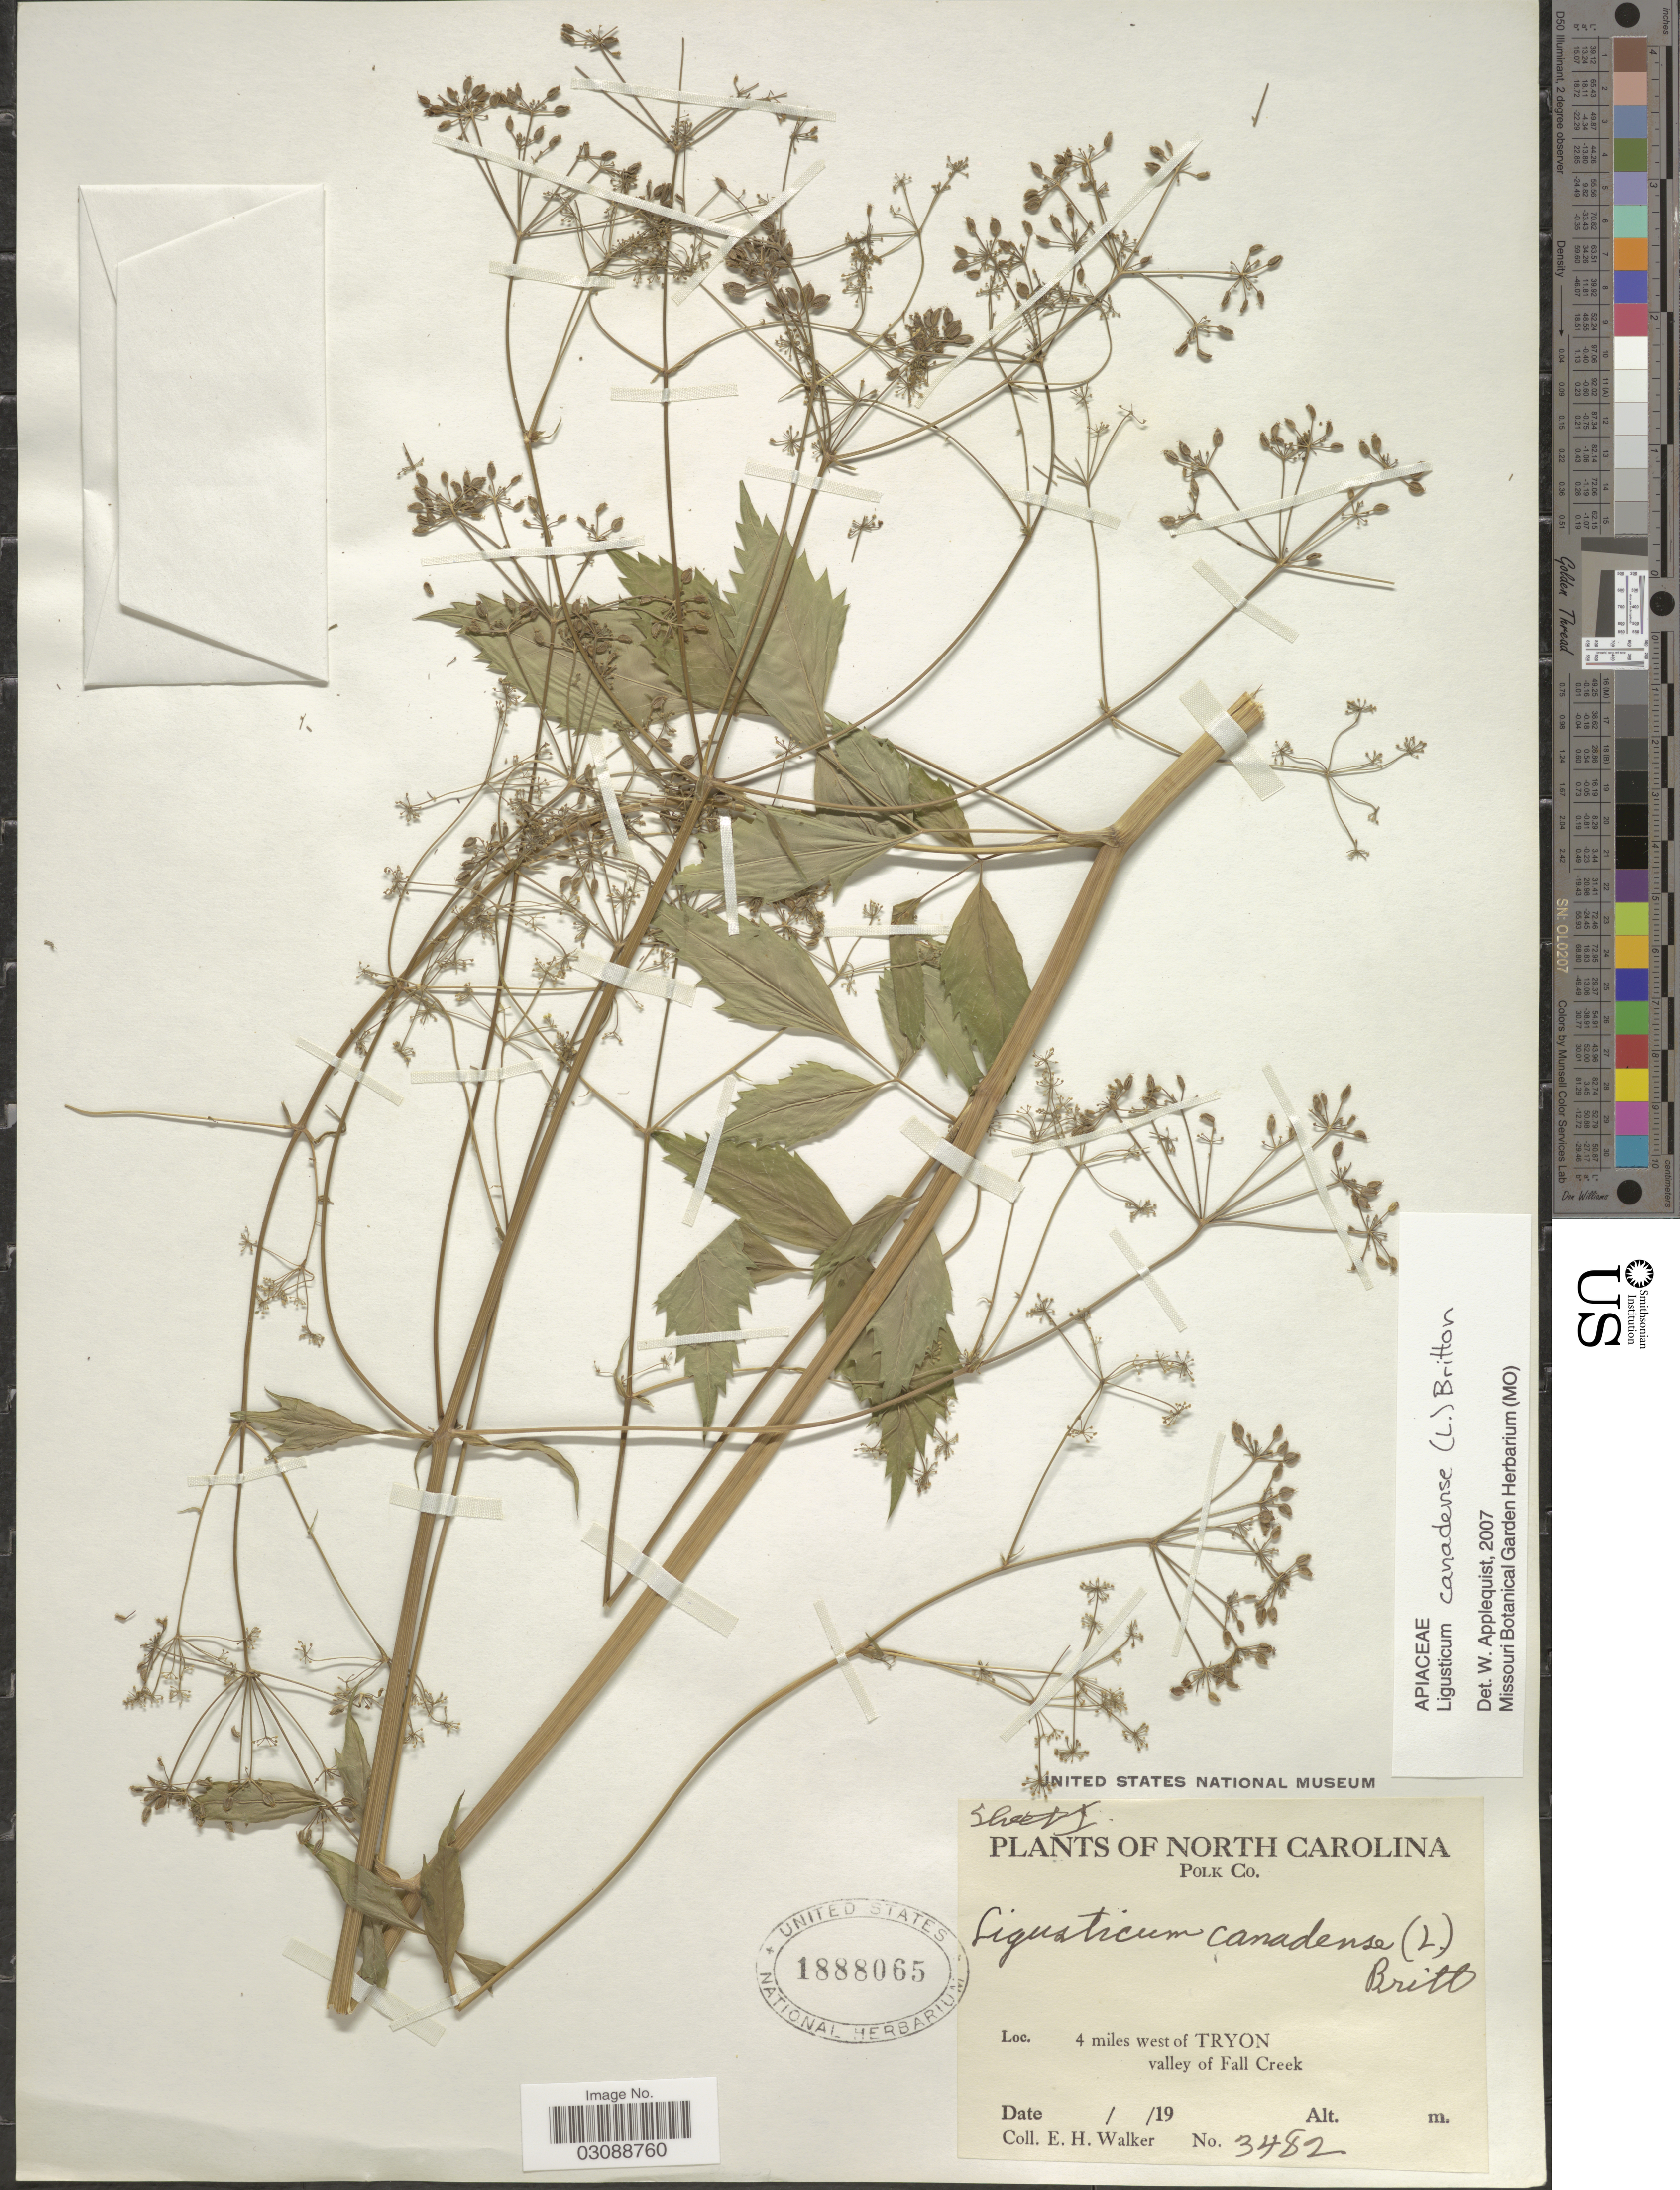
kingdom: Plantae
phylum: Tracheophyta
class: Magnoliopsida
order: Apiales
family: Apiaceae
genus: Ligusticum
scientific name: Ligusticum canadense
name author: (L.) Britton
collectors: E. H. Walker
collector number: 3482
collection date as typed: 19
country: United States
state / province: North Carolina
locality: Polk Co. 4 miles west of Tyron, valley of Fall Creek.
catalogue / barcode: US 1888065